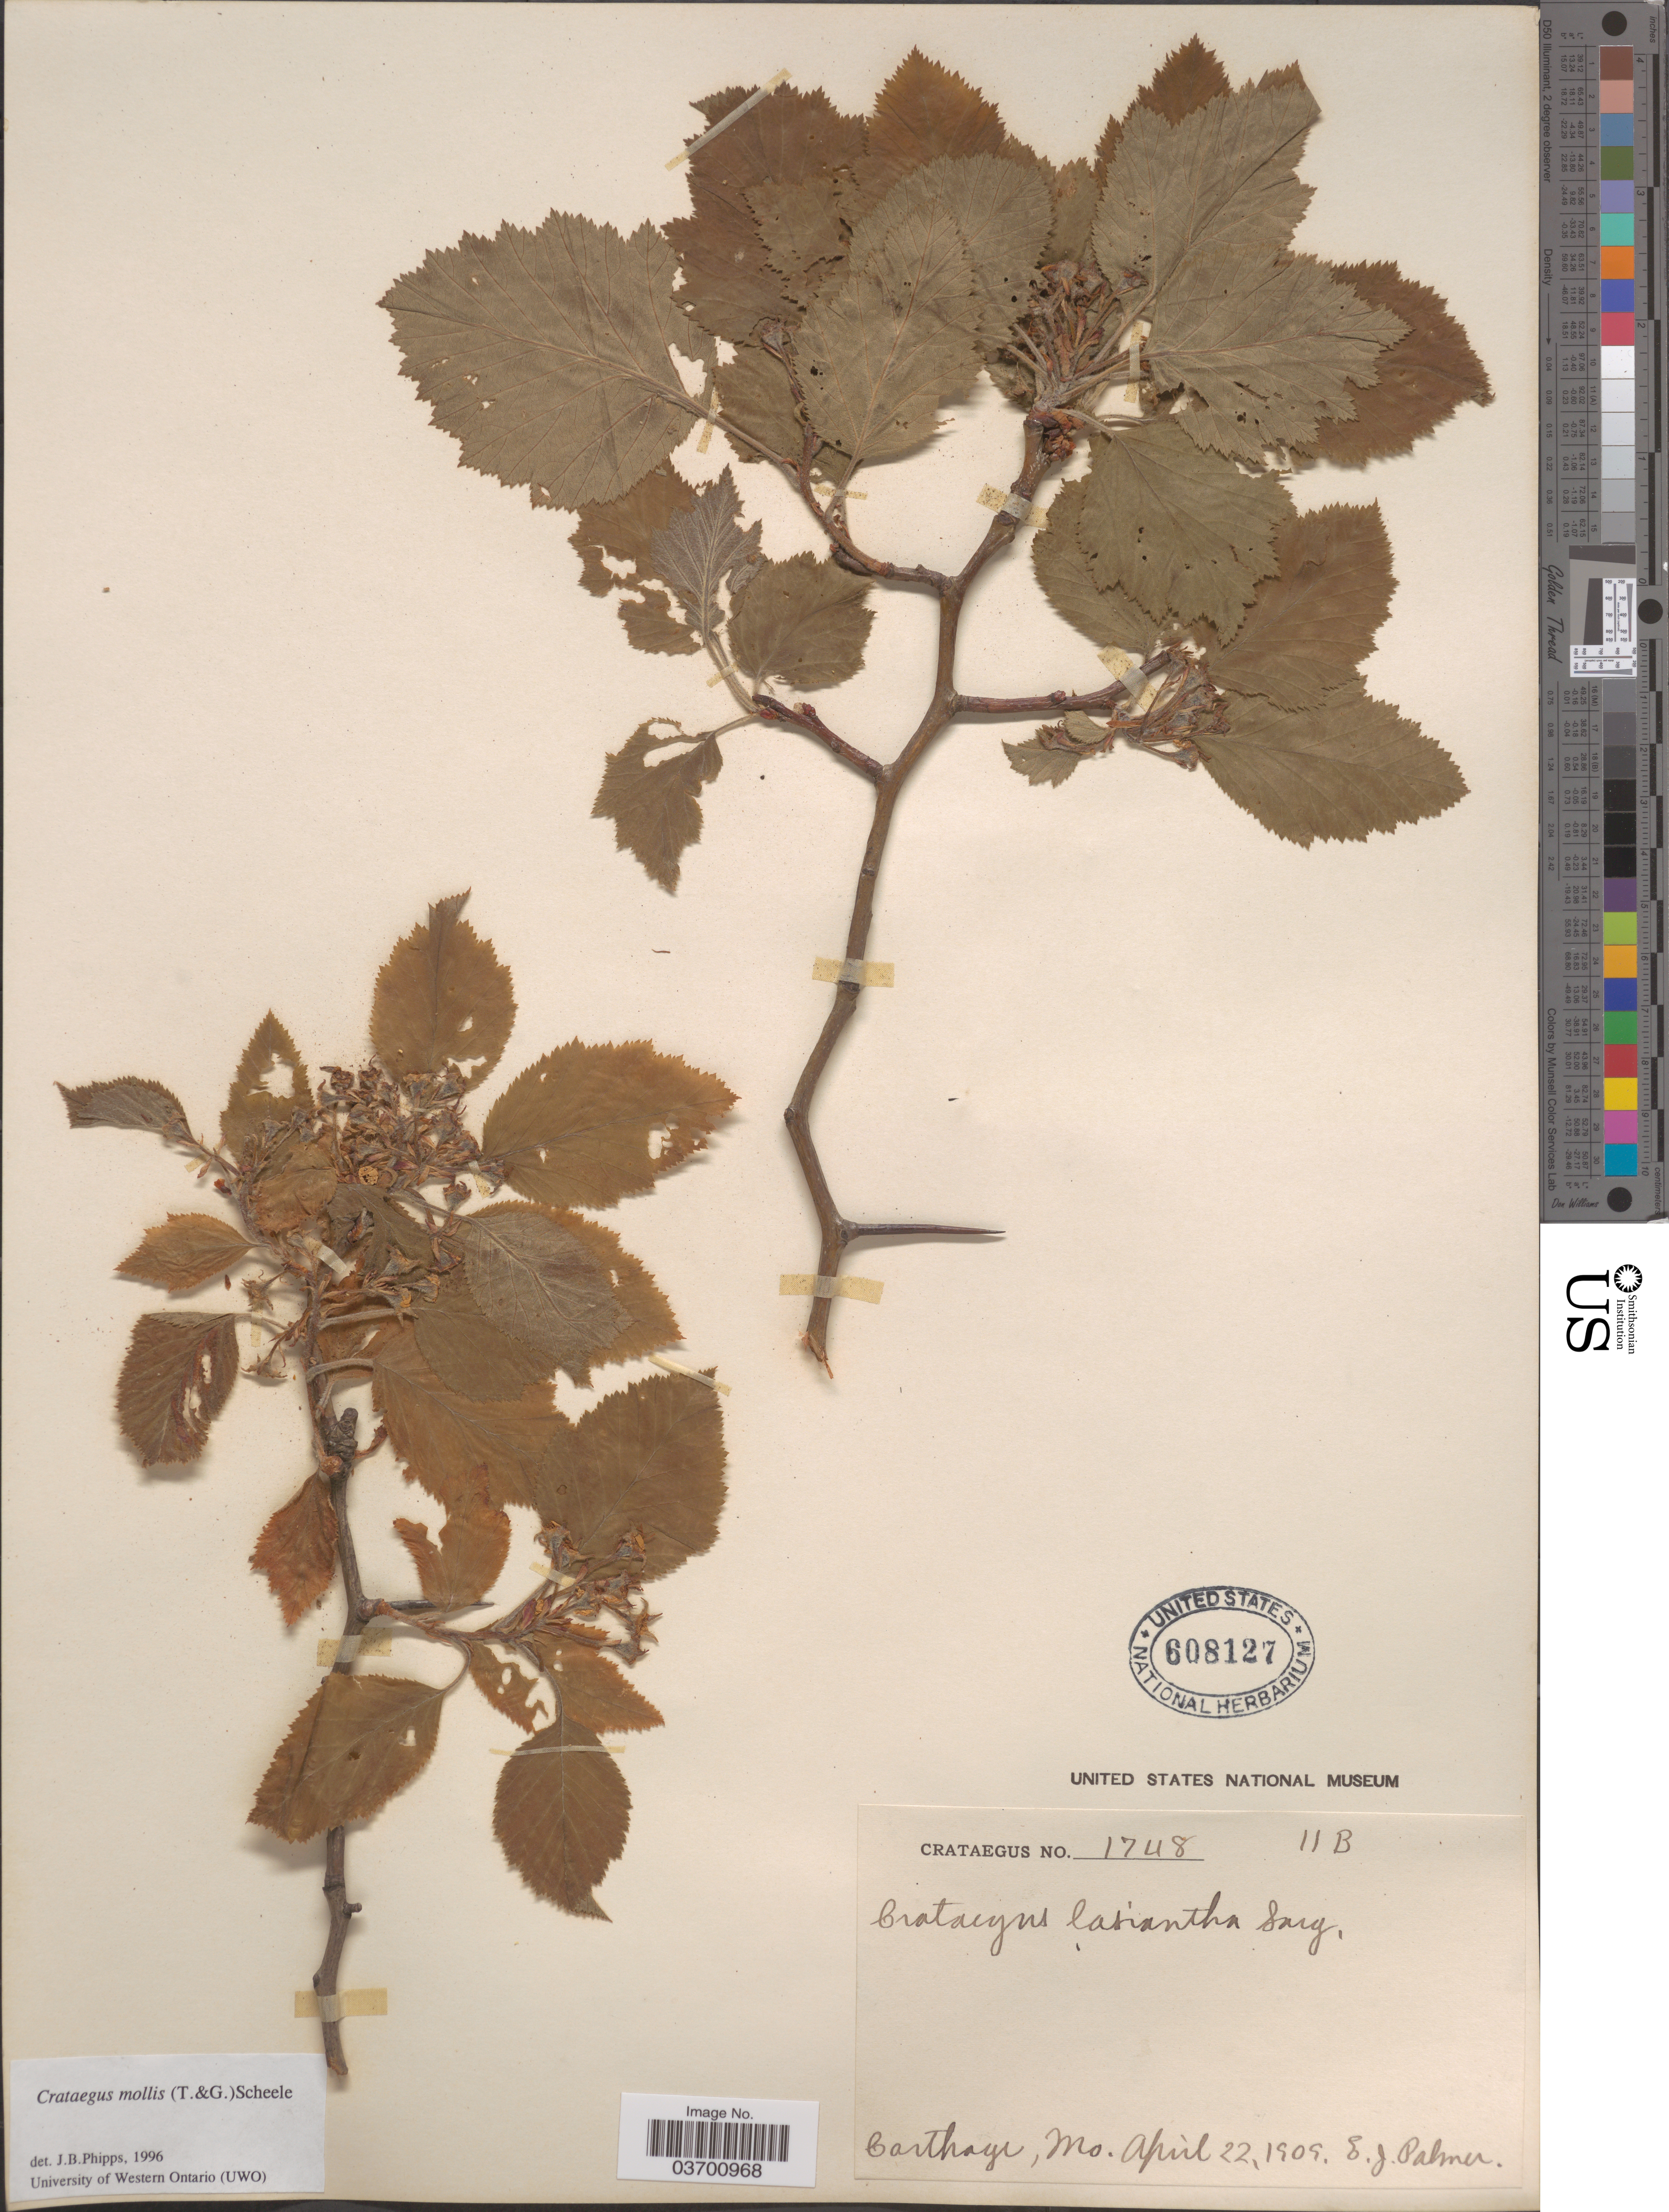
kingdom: Plantae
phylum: Tracheophyta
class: Magnoliopsida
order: Rosales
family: Rosaceae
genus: Crataegus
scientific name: Crataegus mollis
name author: (Torr. & A. Gray) Scheele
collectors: E. J. Palmer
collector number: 1748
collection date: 1909-04-22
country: United States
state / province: Missouri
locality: Carthage.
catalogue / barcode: US 608127